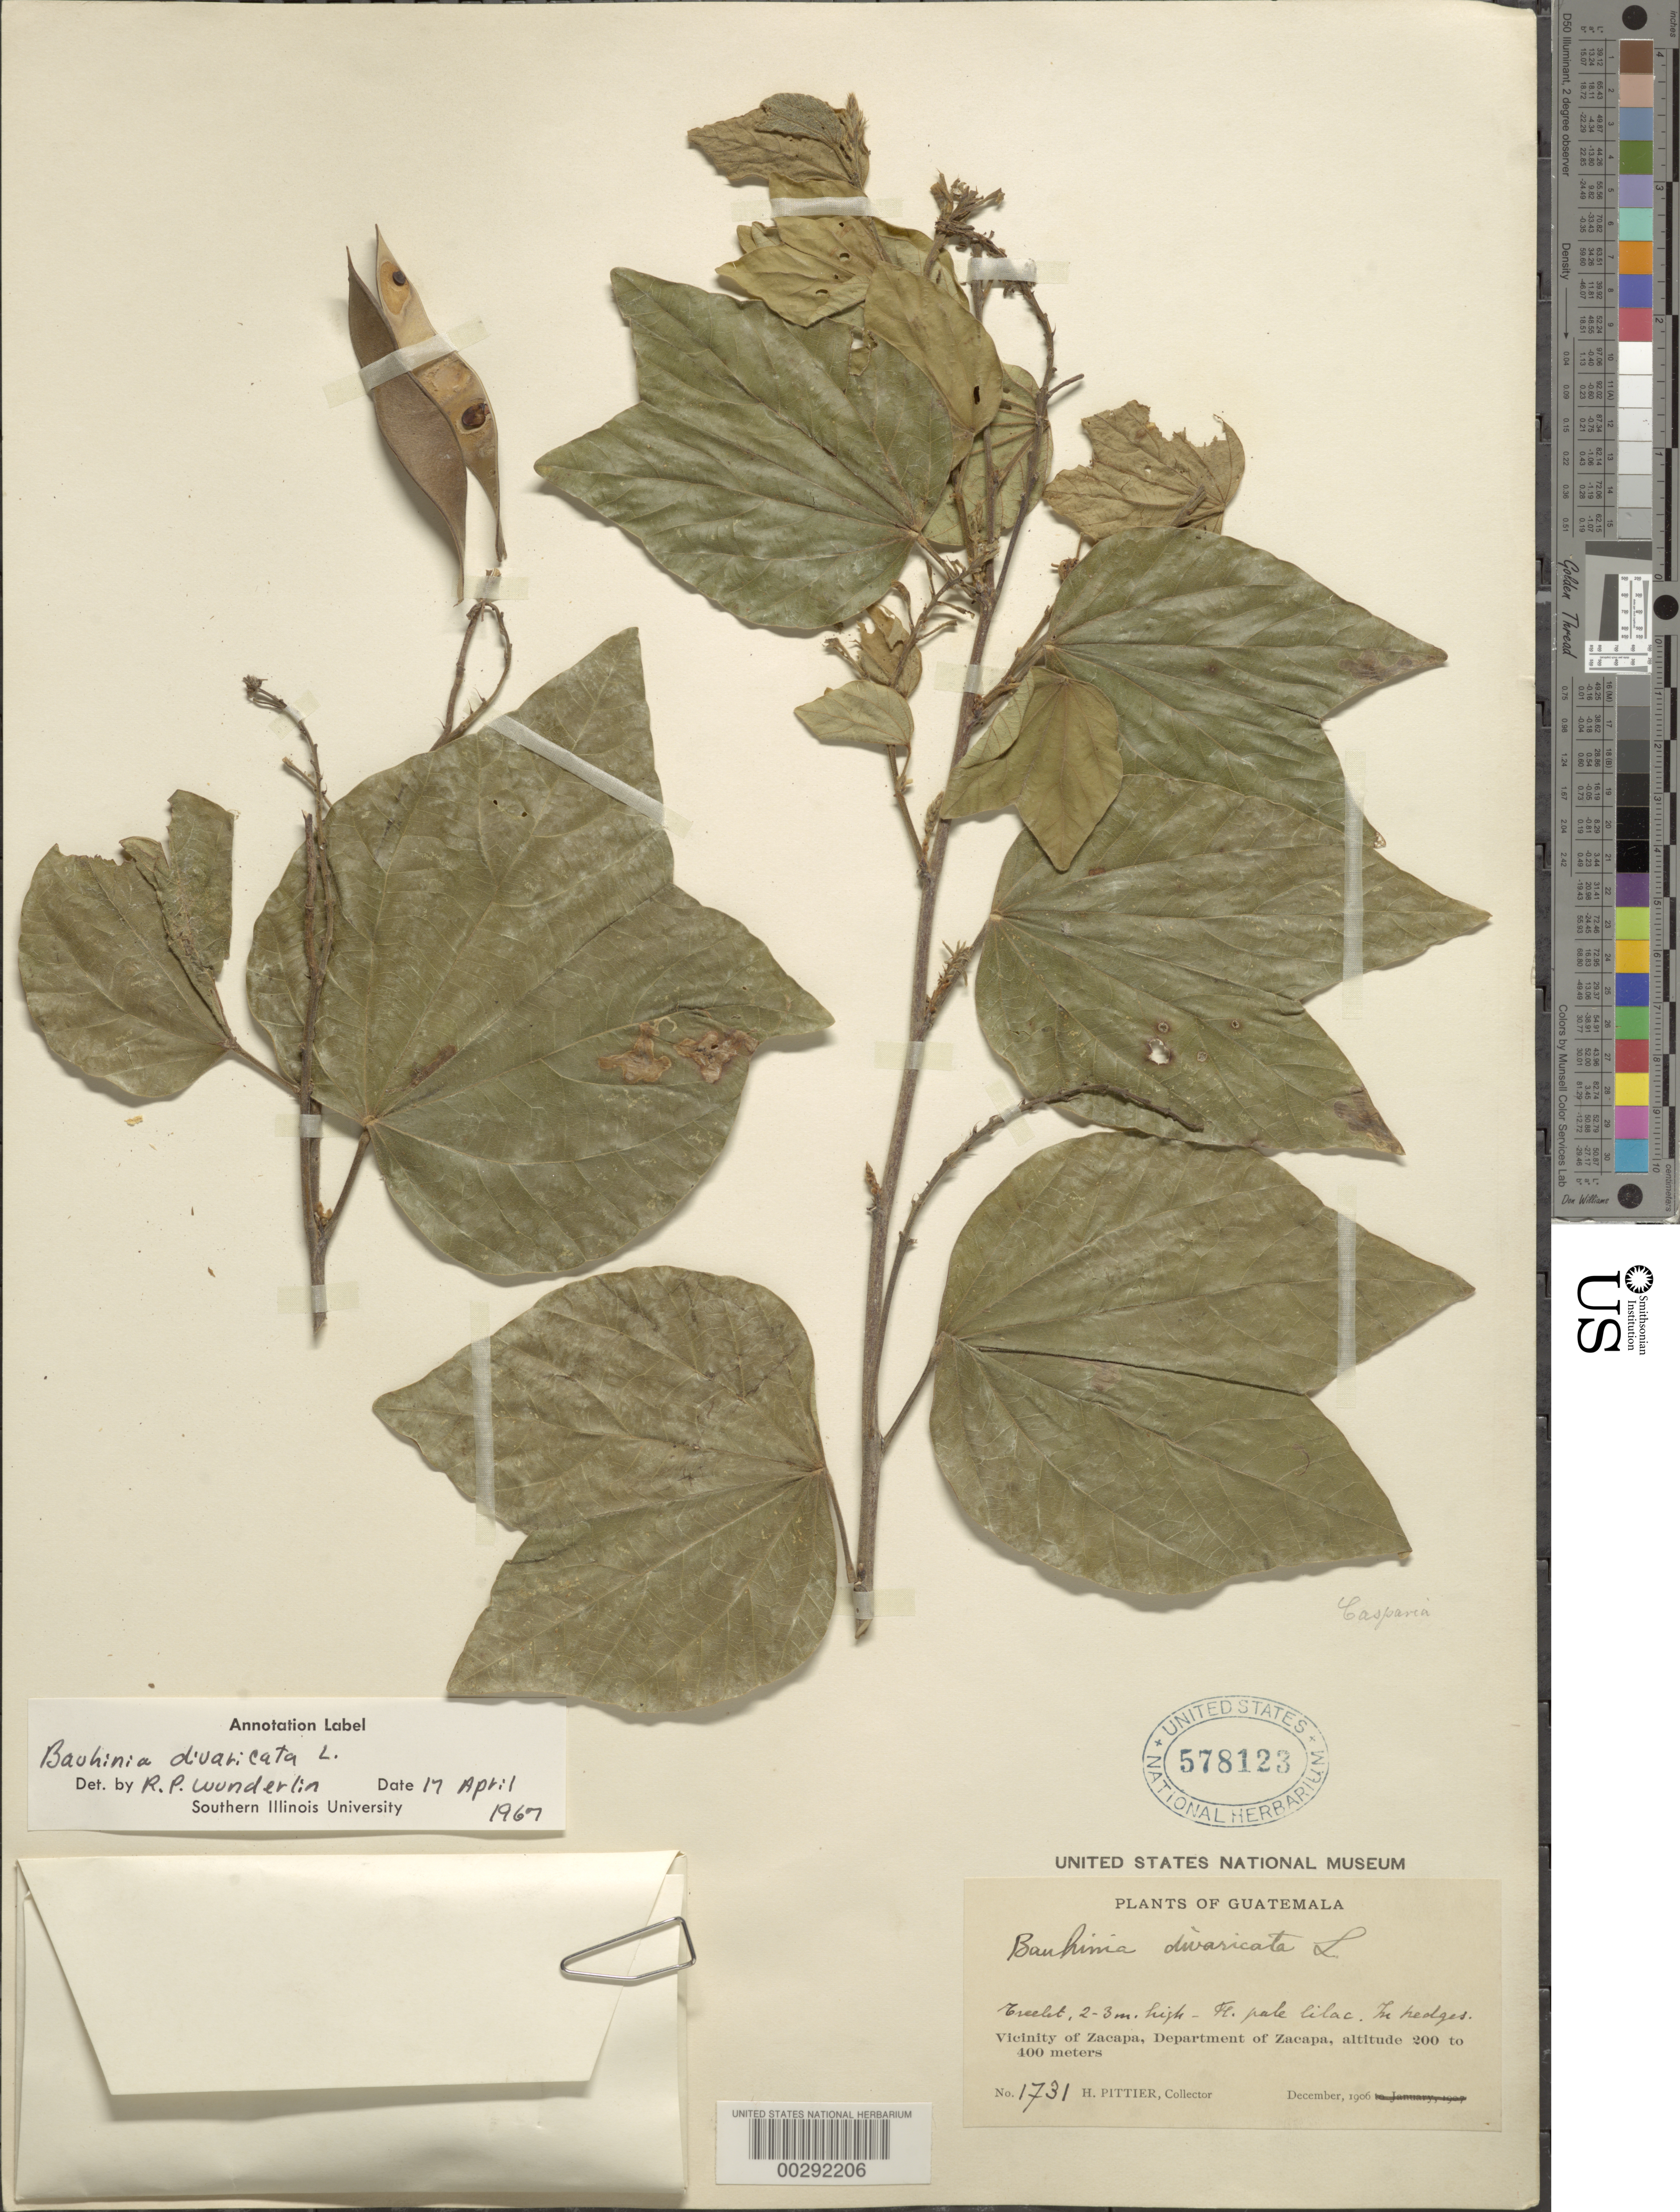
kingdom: Plantae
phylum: Tracheophyta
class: Magnoliopsida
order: Fabales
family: Fabaceae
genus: Bauhinia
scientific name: Bauhinia divaricata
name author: L.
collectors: H. F. Pittier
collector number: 1731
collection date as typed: Dec 1906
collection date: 1906-12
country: Guatemala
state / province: Zacapa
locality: Vicinity of Zacapa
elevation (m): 200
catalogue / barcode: US 578123